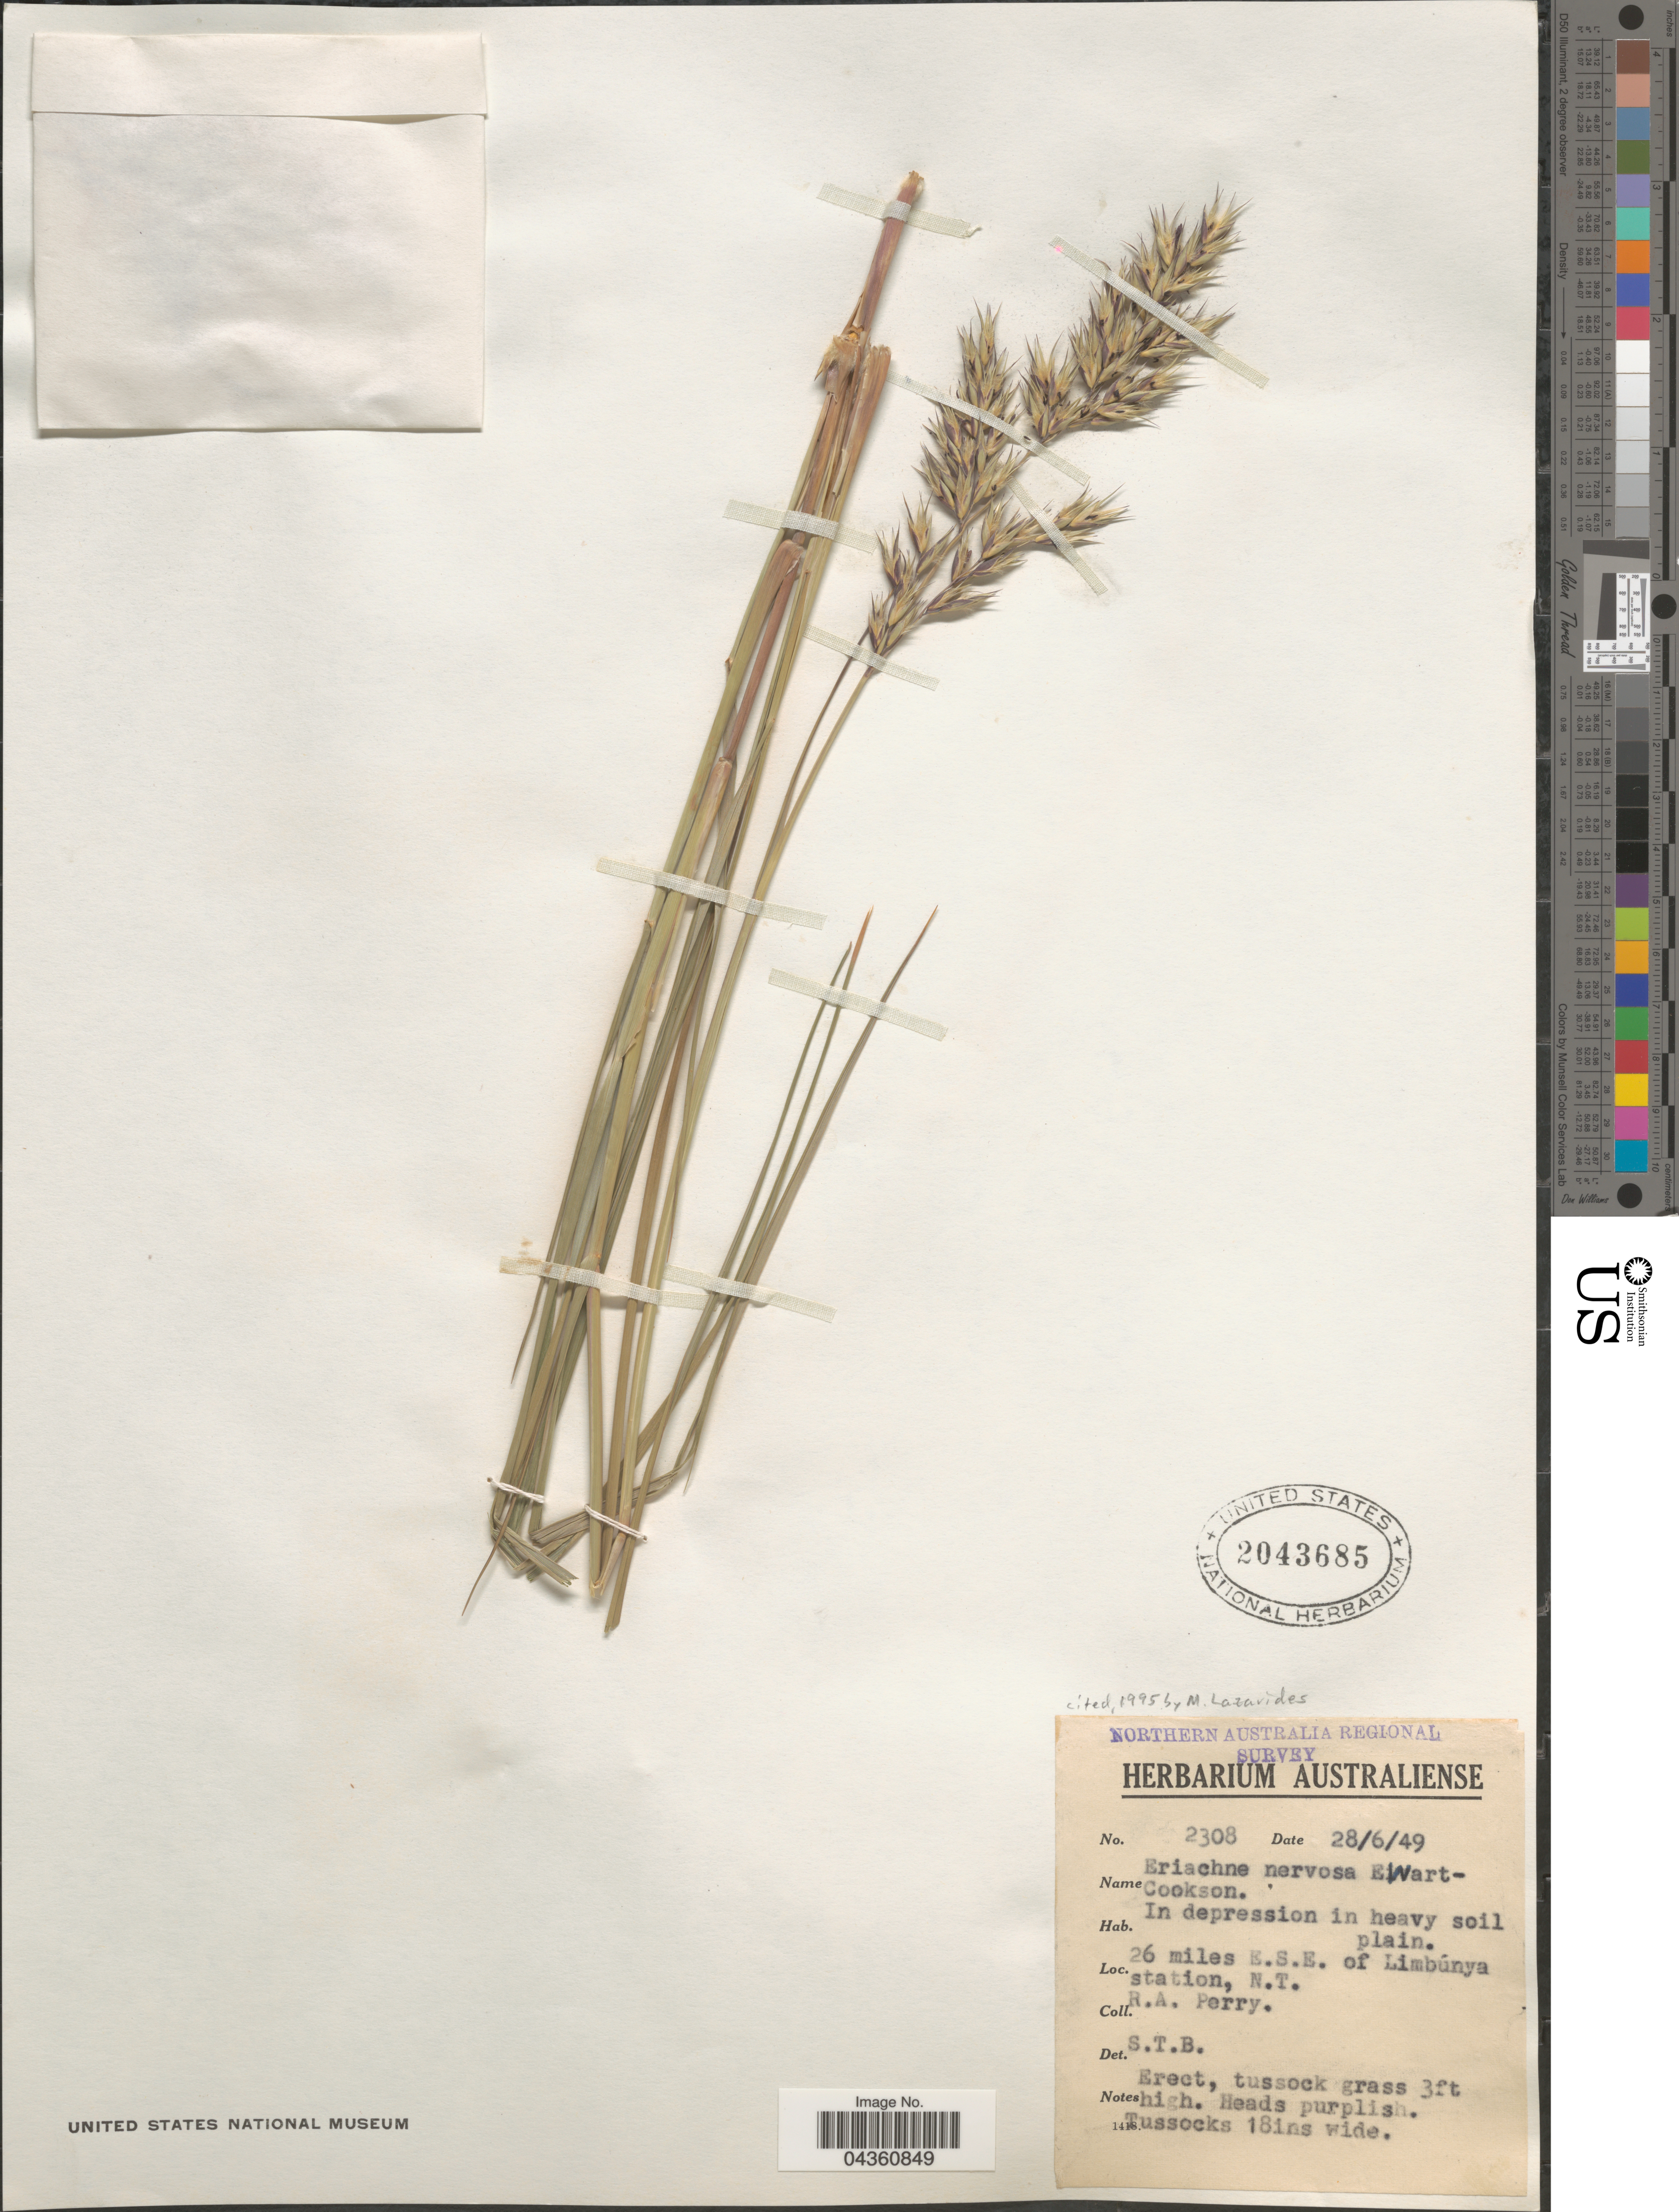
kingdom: Plantae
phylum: Tracheophyta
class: Liliopsida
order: Poales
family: Poaceae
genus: Eriachne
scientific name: Eriachne nervosa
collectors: Perry, R. A.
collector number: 2308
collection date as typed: Transcribed d/m/y: 28/6/49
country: Australia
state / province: Northern Territory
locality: Northern Australia Regional Survey. 26 miles E.S.E. of Limbunya station.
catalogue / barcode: US 2043685